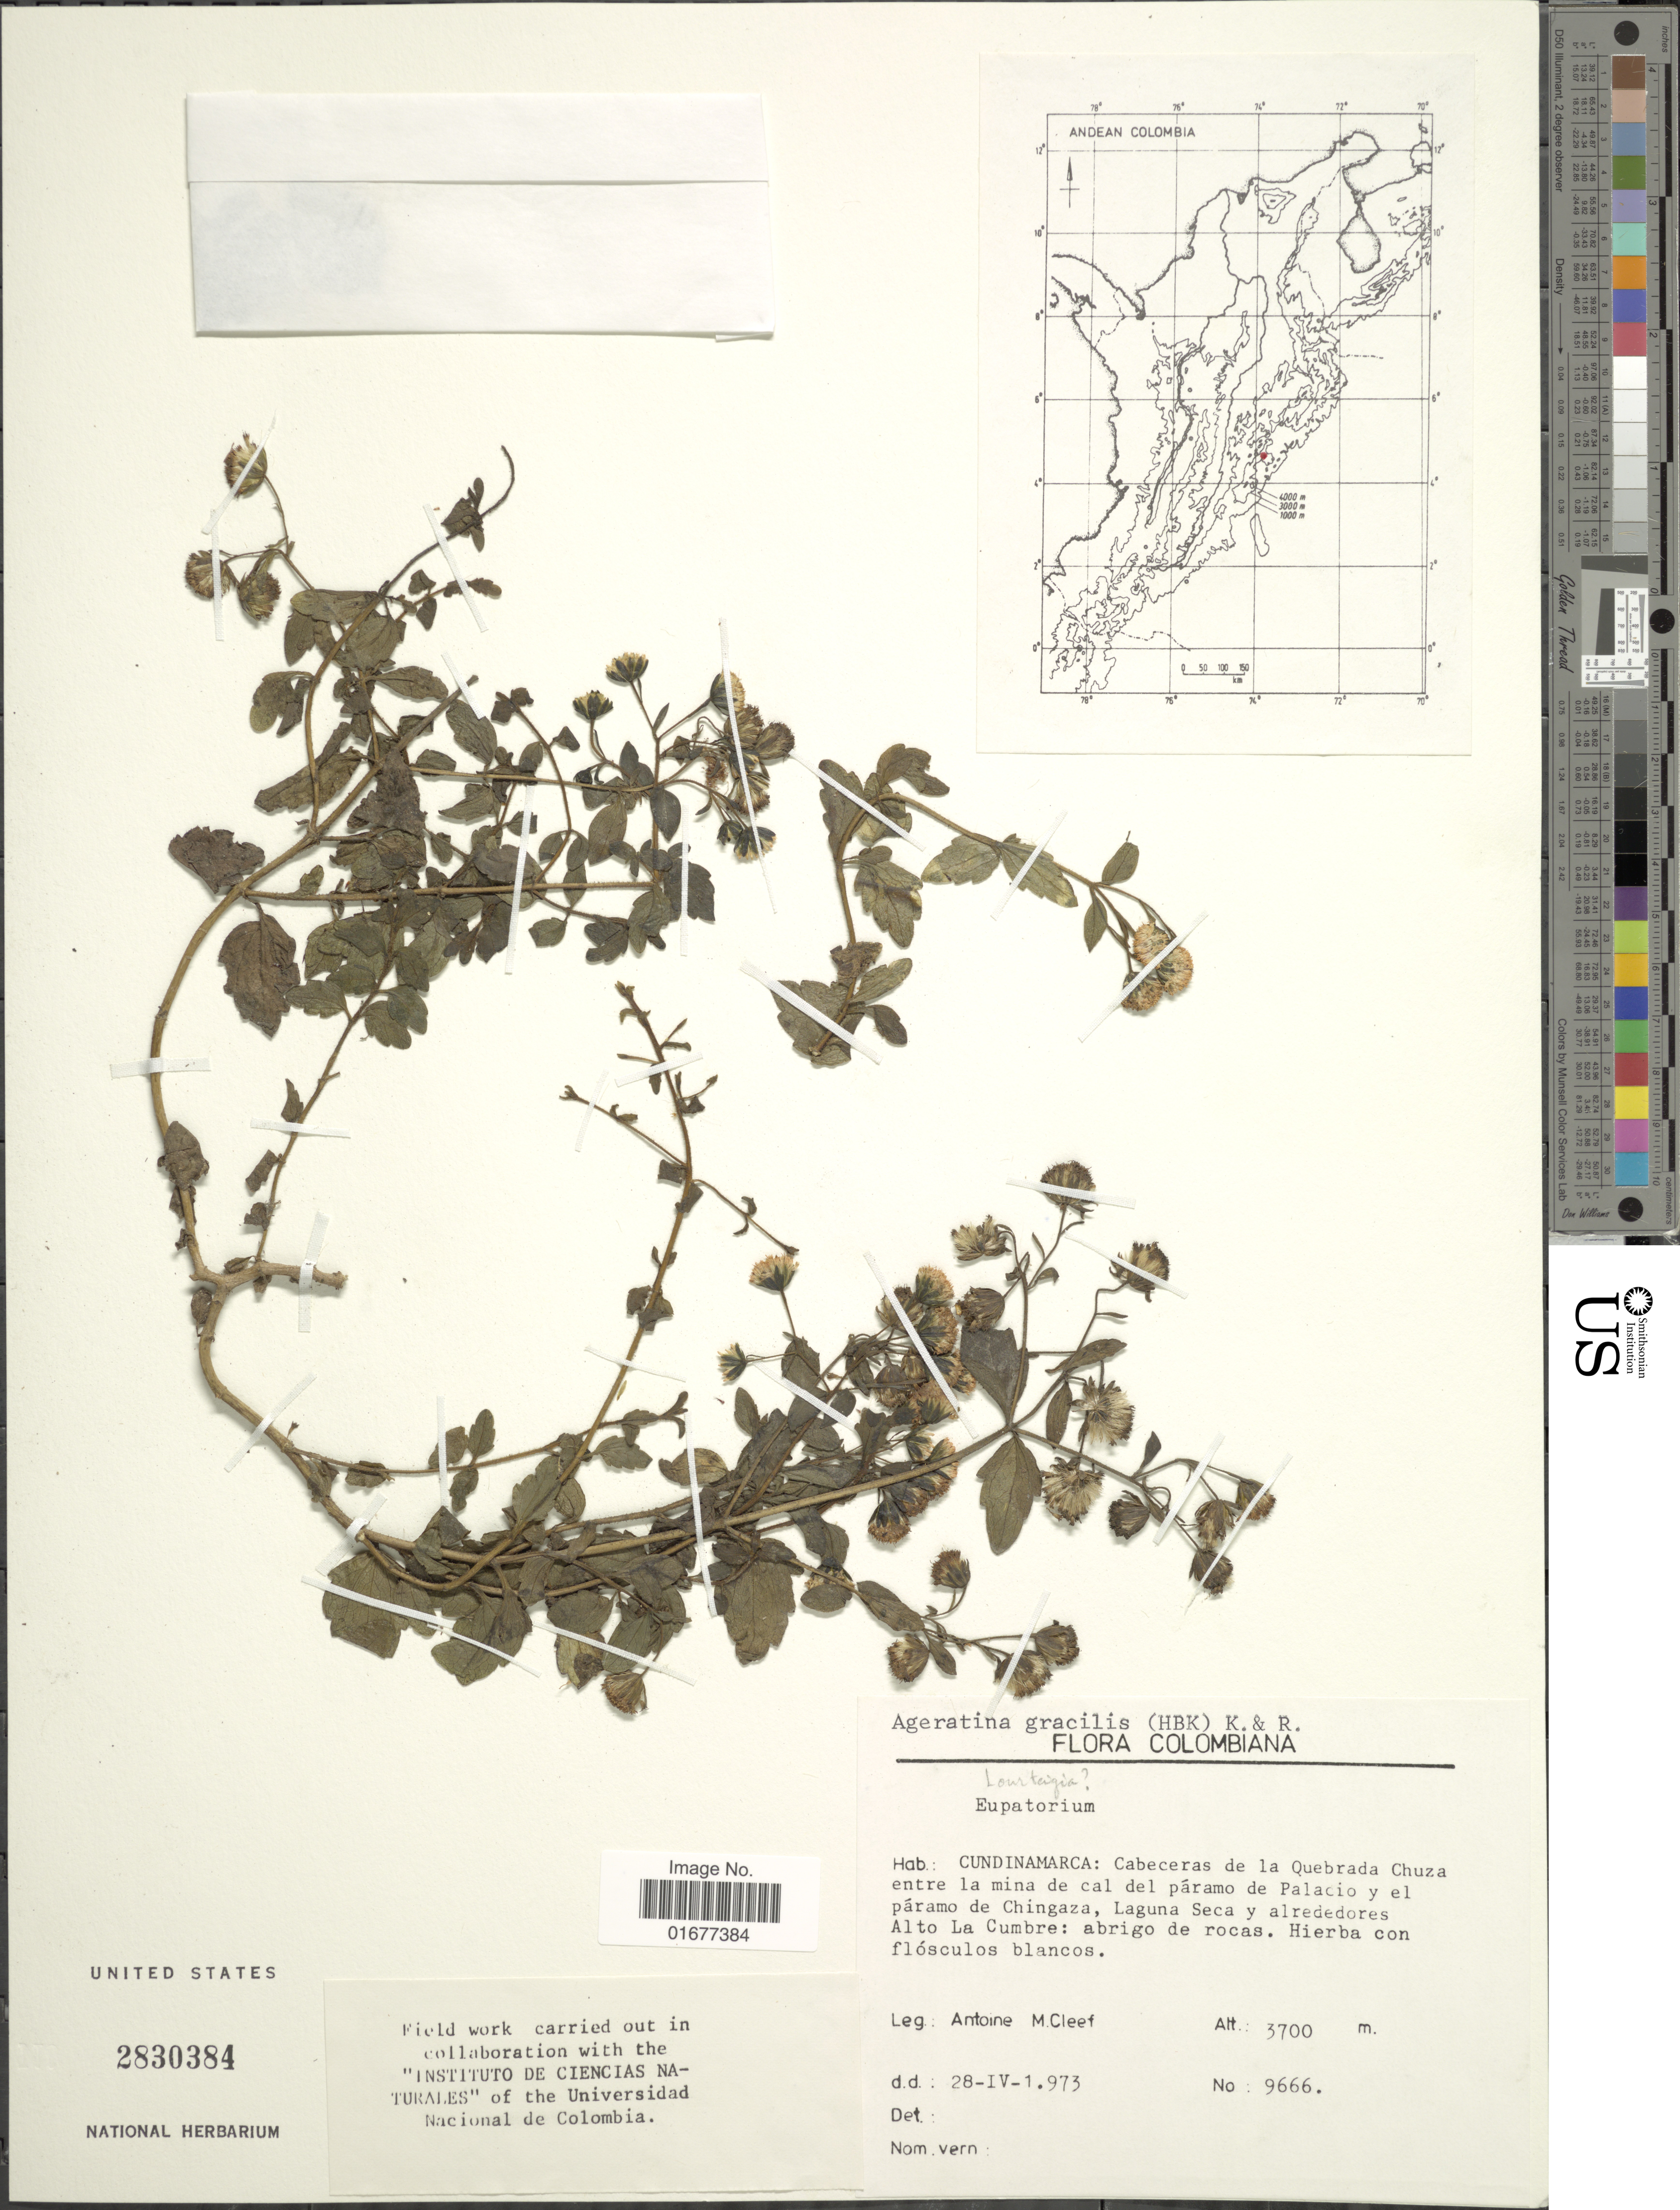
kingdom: Plantae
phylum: Tracheophyta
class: Magnoliopsida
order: Asterales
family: Asteraceae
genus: Ageratina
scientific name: Ageratina gracilis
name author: (Kunth) R.M. King & H. Rob.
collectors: A. M. Cleef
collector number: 9666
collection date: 1973-04-28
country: Colombia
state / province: Cundinamarca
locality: Cabeceras de la Quebrada Chuza entre la mina de cal del paramo de Palacio y el paramo de Chingaza, Laguna Seca y alrededores Alto La Cumbre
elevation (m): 3700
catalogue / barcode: US 2830384